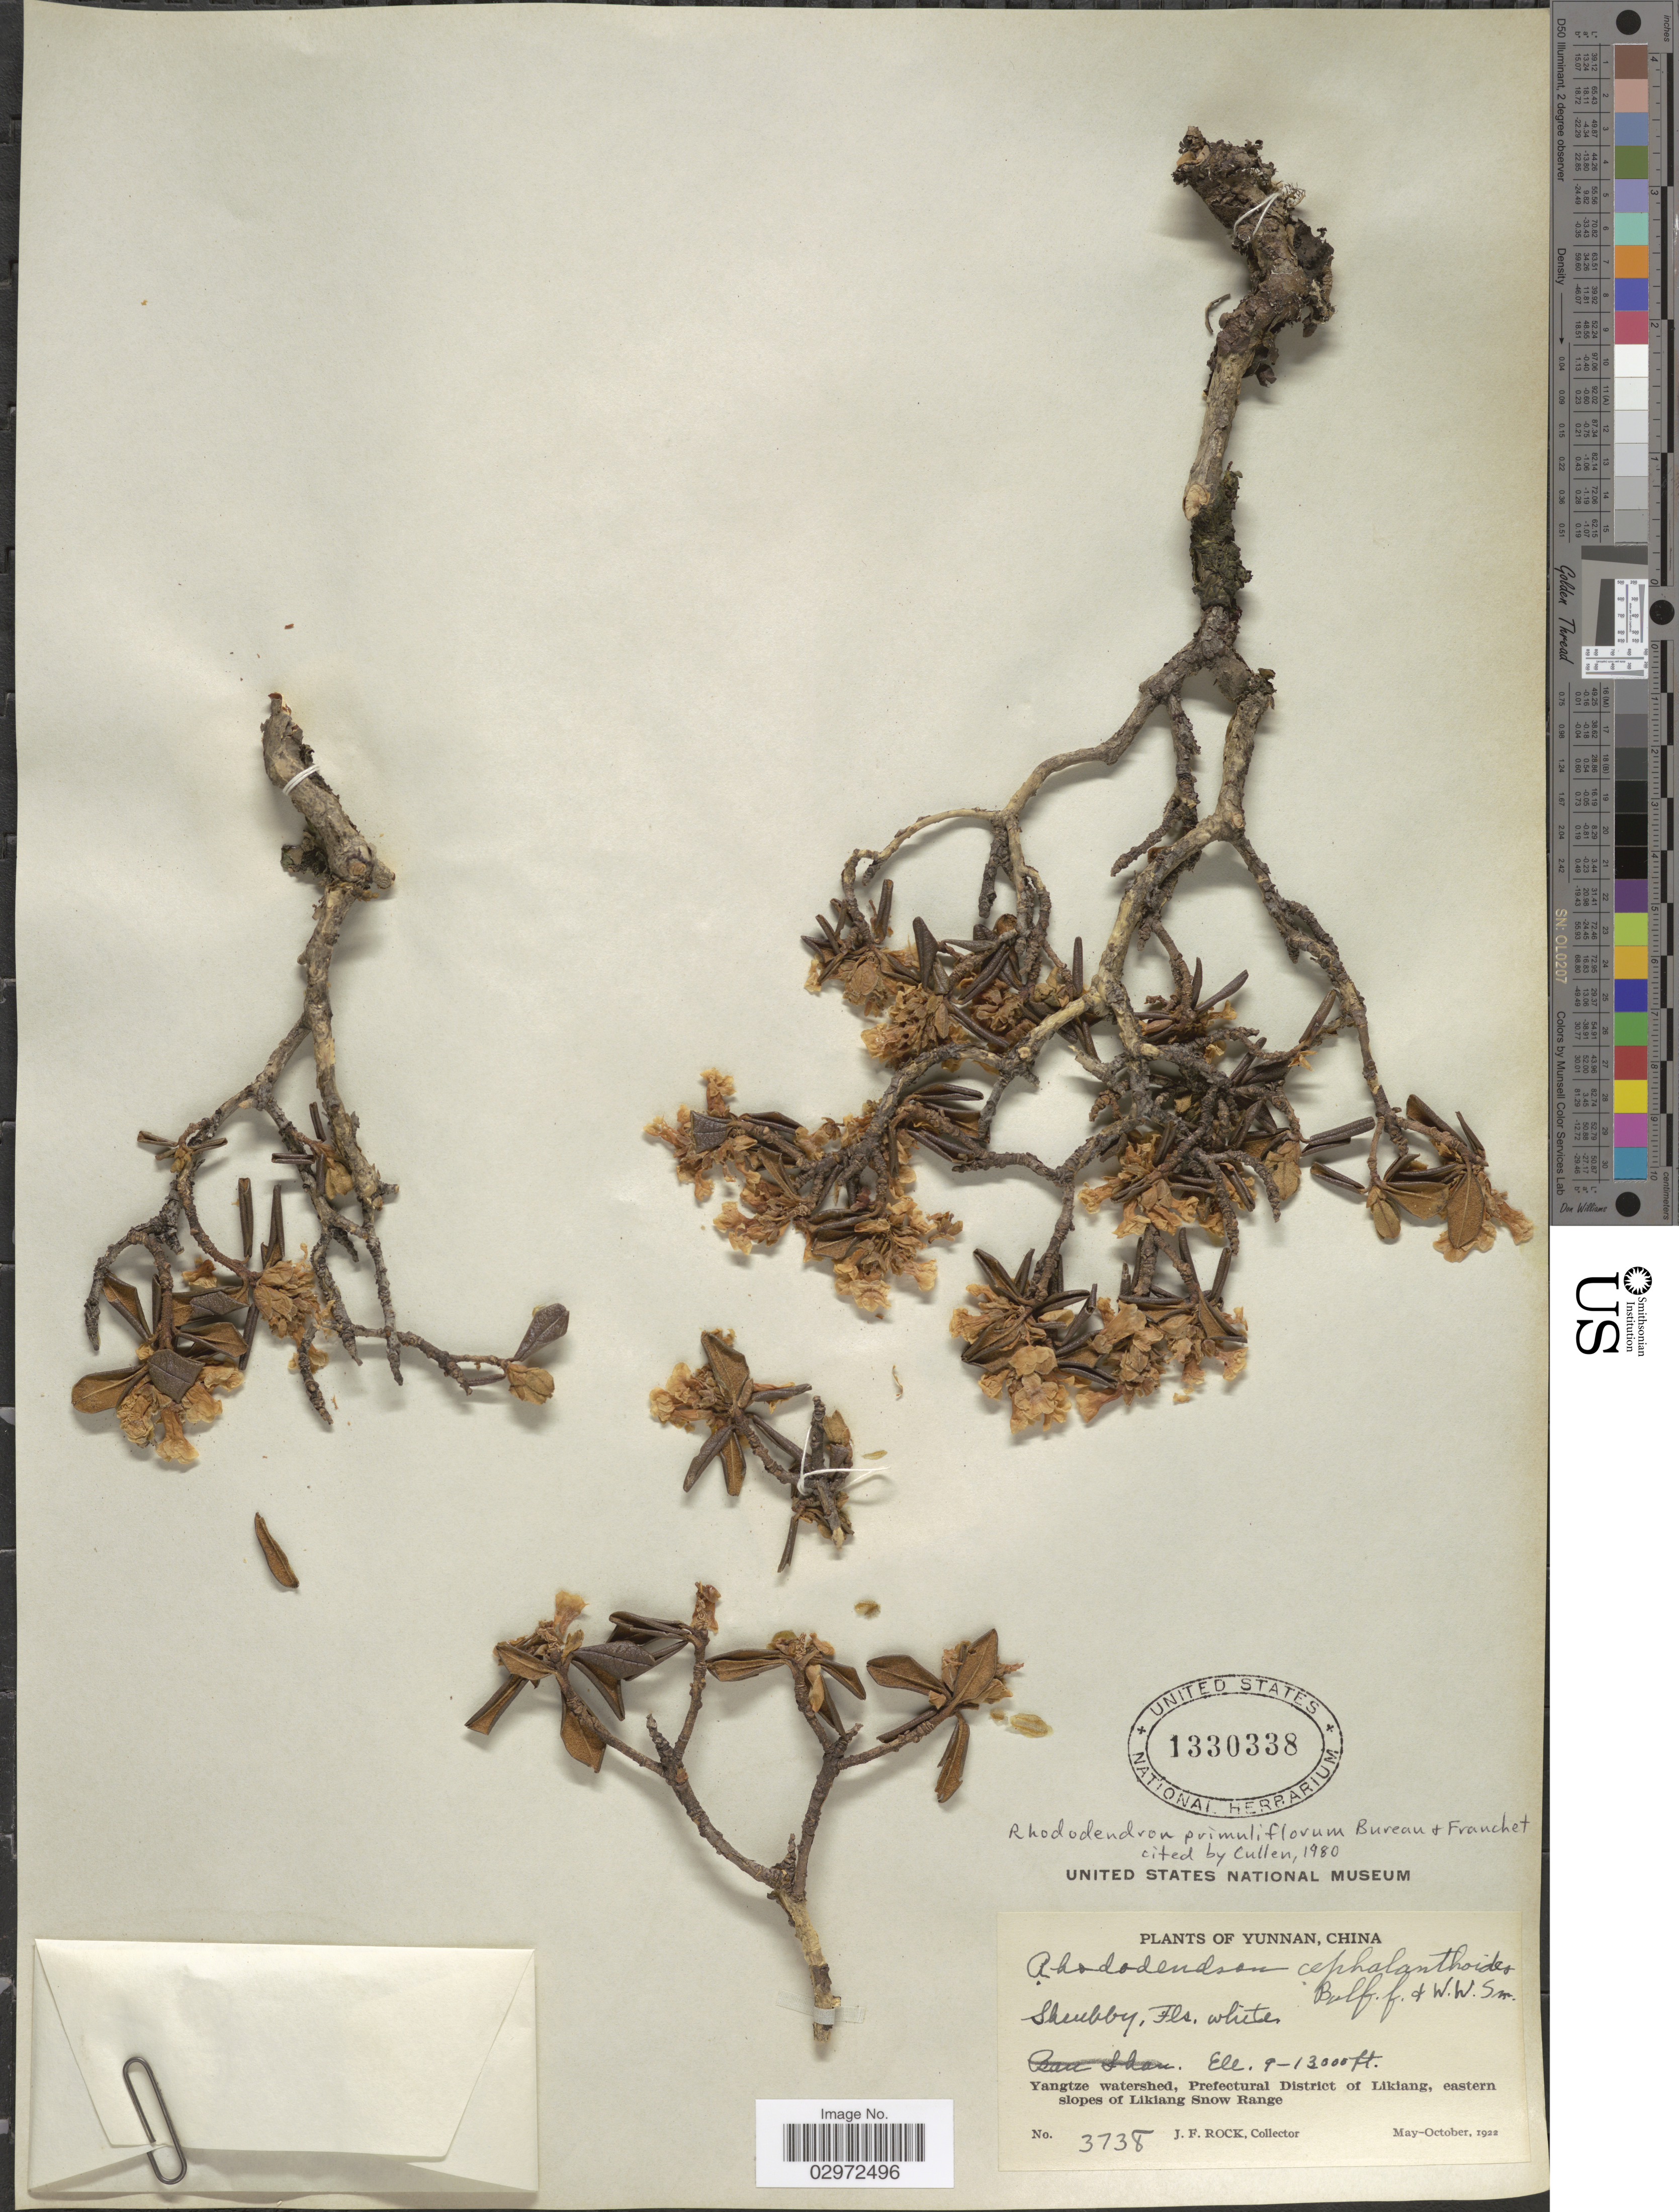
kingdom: Plantae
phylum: Tracheophyta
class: Magnoliopsida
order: Ericales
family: Ericaceae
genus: Rhododendron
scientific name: Rhododendron primuliflorum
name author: É. Bureau & Franch.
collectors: J. Rock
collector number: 3738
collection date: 1922-05/1922-10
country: China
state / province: Yunnan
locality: Yangtze watershed, Prefectural District of Likiang, eastern slopes of Likiang Snow Range.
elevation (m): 2743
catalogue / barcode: US 1330338